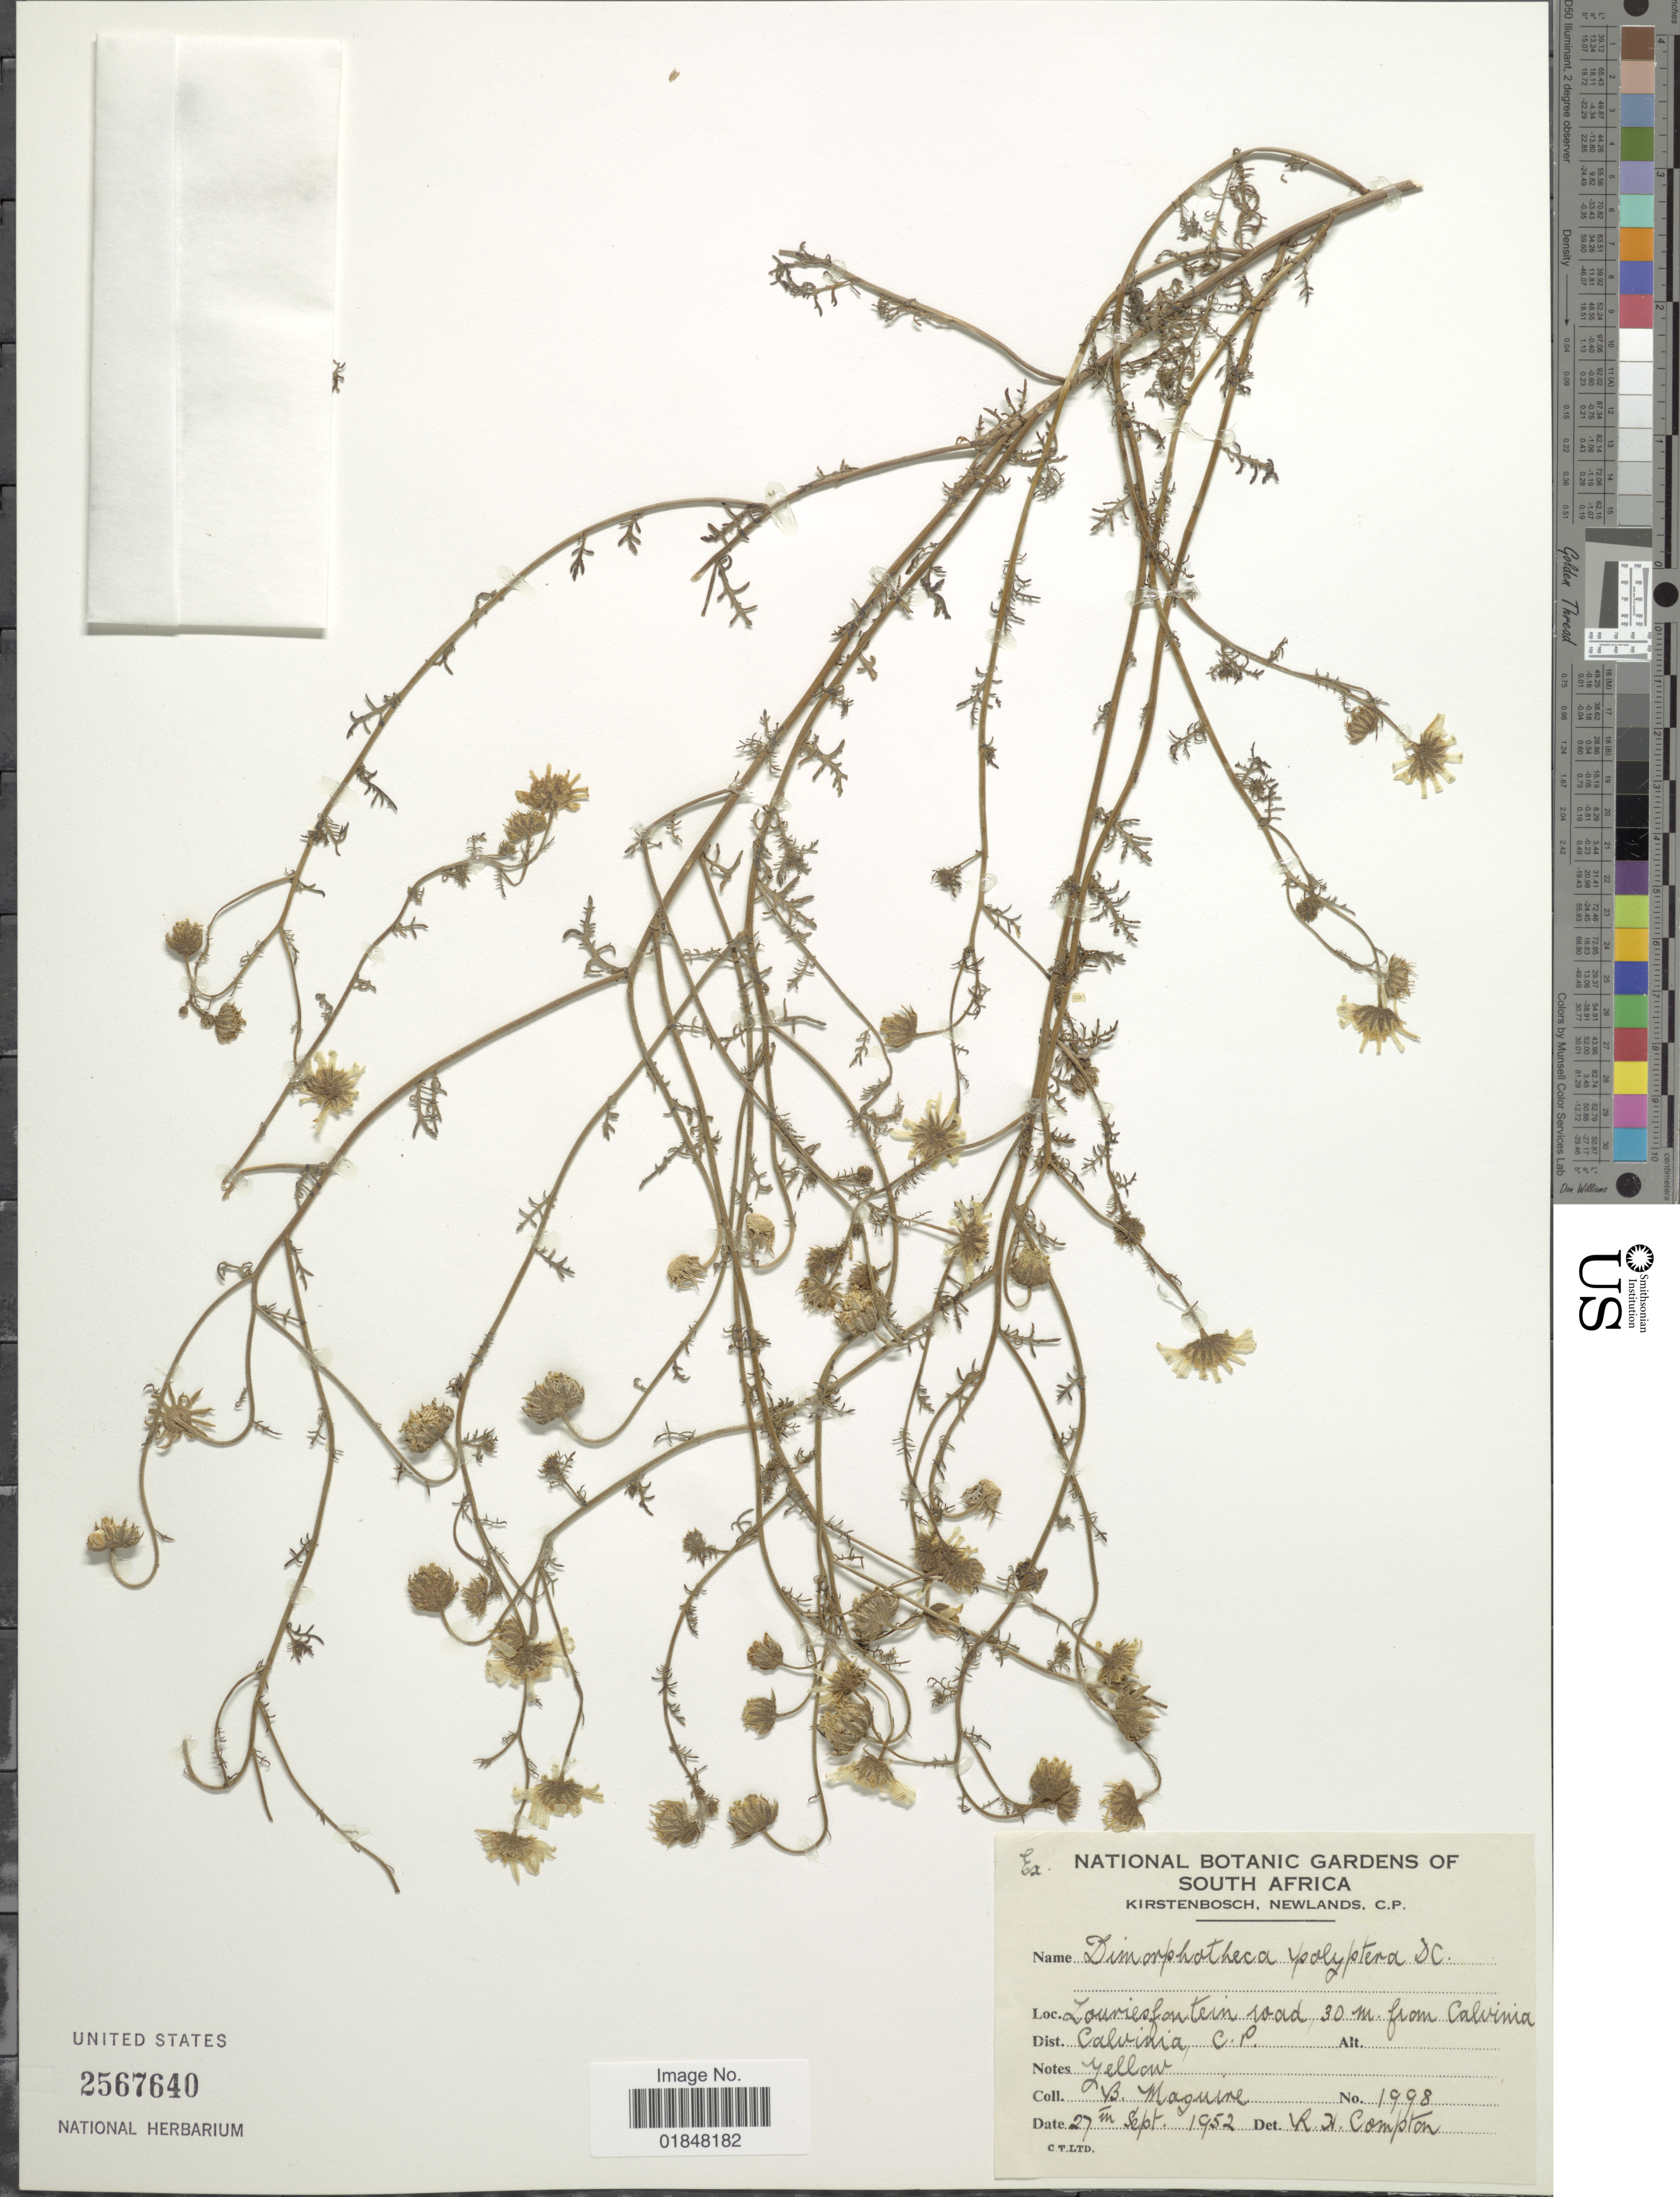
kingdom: Plantae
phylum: Tracheophyta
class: Magnoliopsida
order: Asterales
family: Asteraceae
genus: Osteospermum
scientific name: Osteospermum polypterum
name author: (DC.) Sadler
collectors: B. Maguire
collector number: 1998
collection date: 1952-09-27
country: South Africa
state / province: Northern Cape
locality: Zouriesfontein road 30 m. from Calvinia, Dist. Calvinia, C.P.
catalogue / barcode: US 2567640